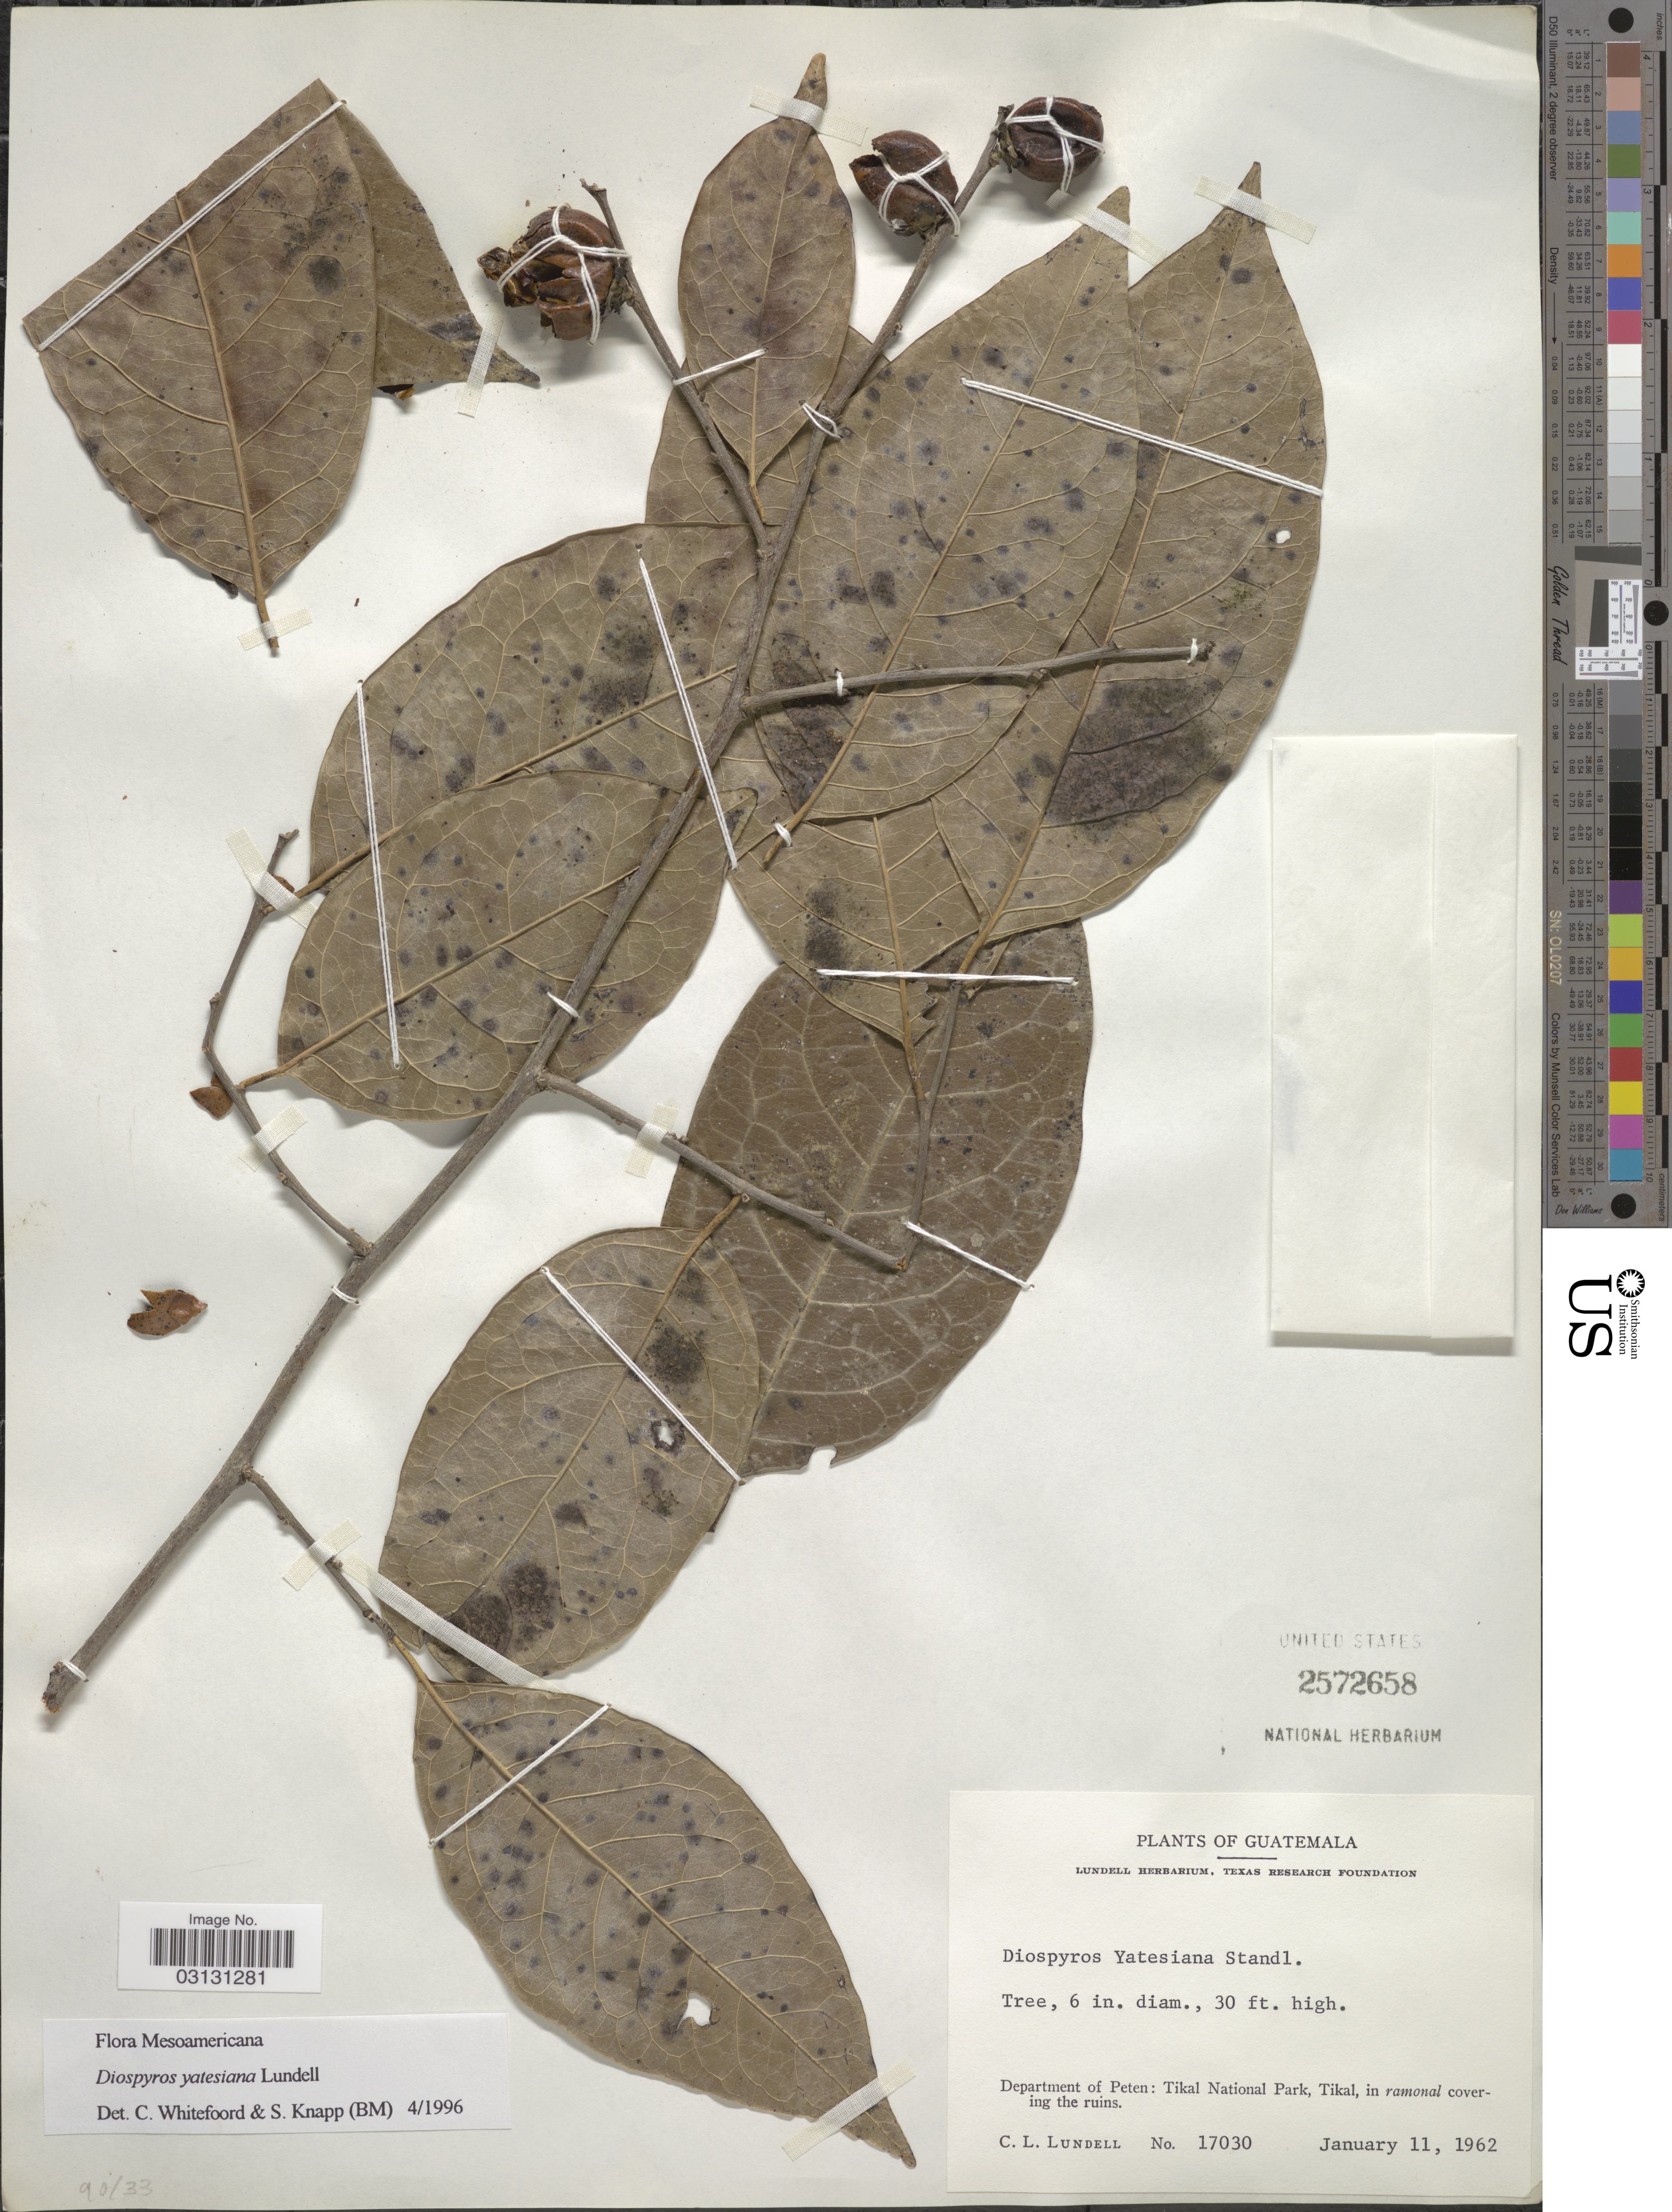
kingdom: Plantae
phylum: Tracheophyta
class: Magnoliopsida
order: Ericales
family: Ebenaceae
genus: Diospyros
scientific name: Diospyros yatesiana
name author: Standl.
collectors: C. L. Lundell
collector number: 17030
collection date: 1962-01-11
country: Guatemala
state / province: El Petén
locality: Department of Peten: Tikal National Park, Tikal.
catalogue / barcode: US 2572658